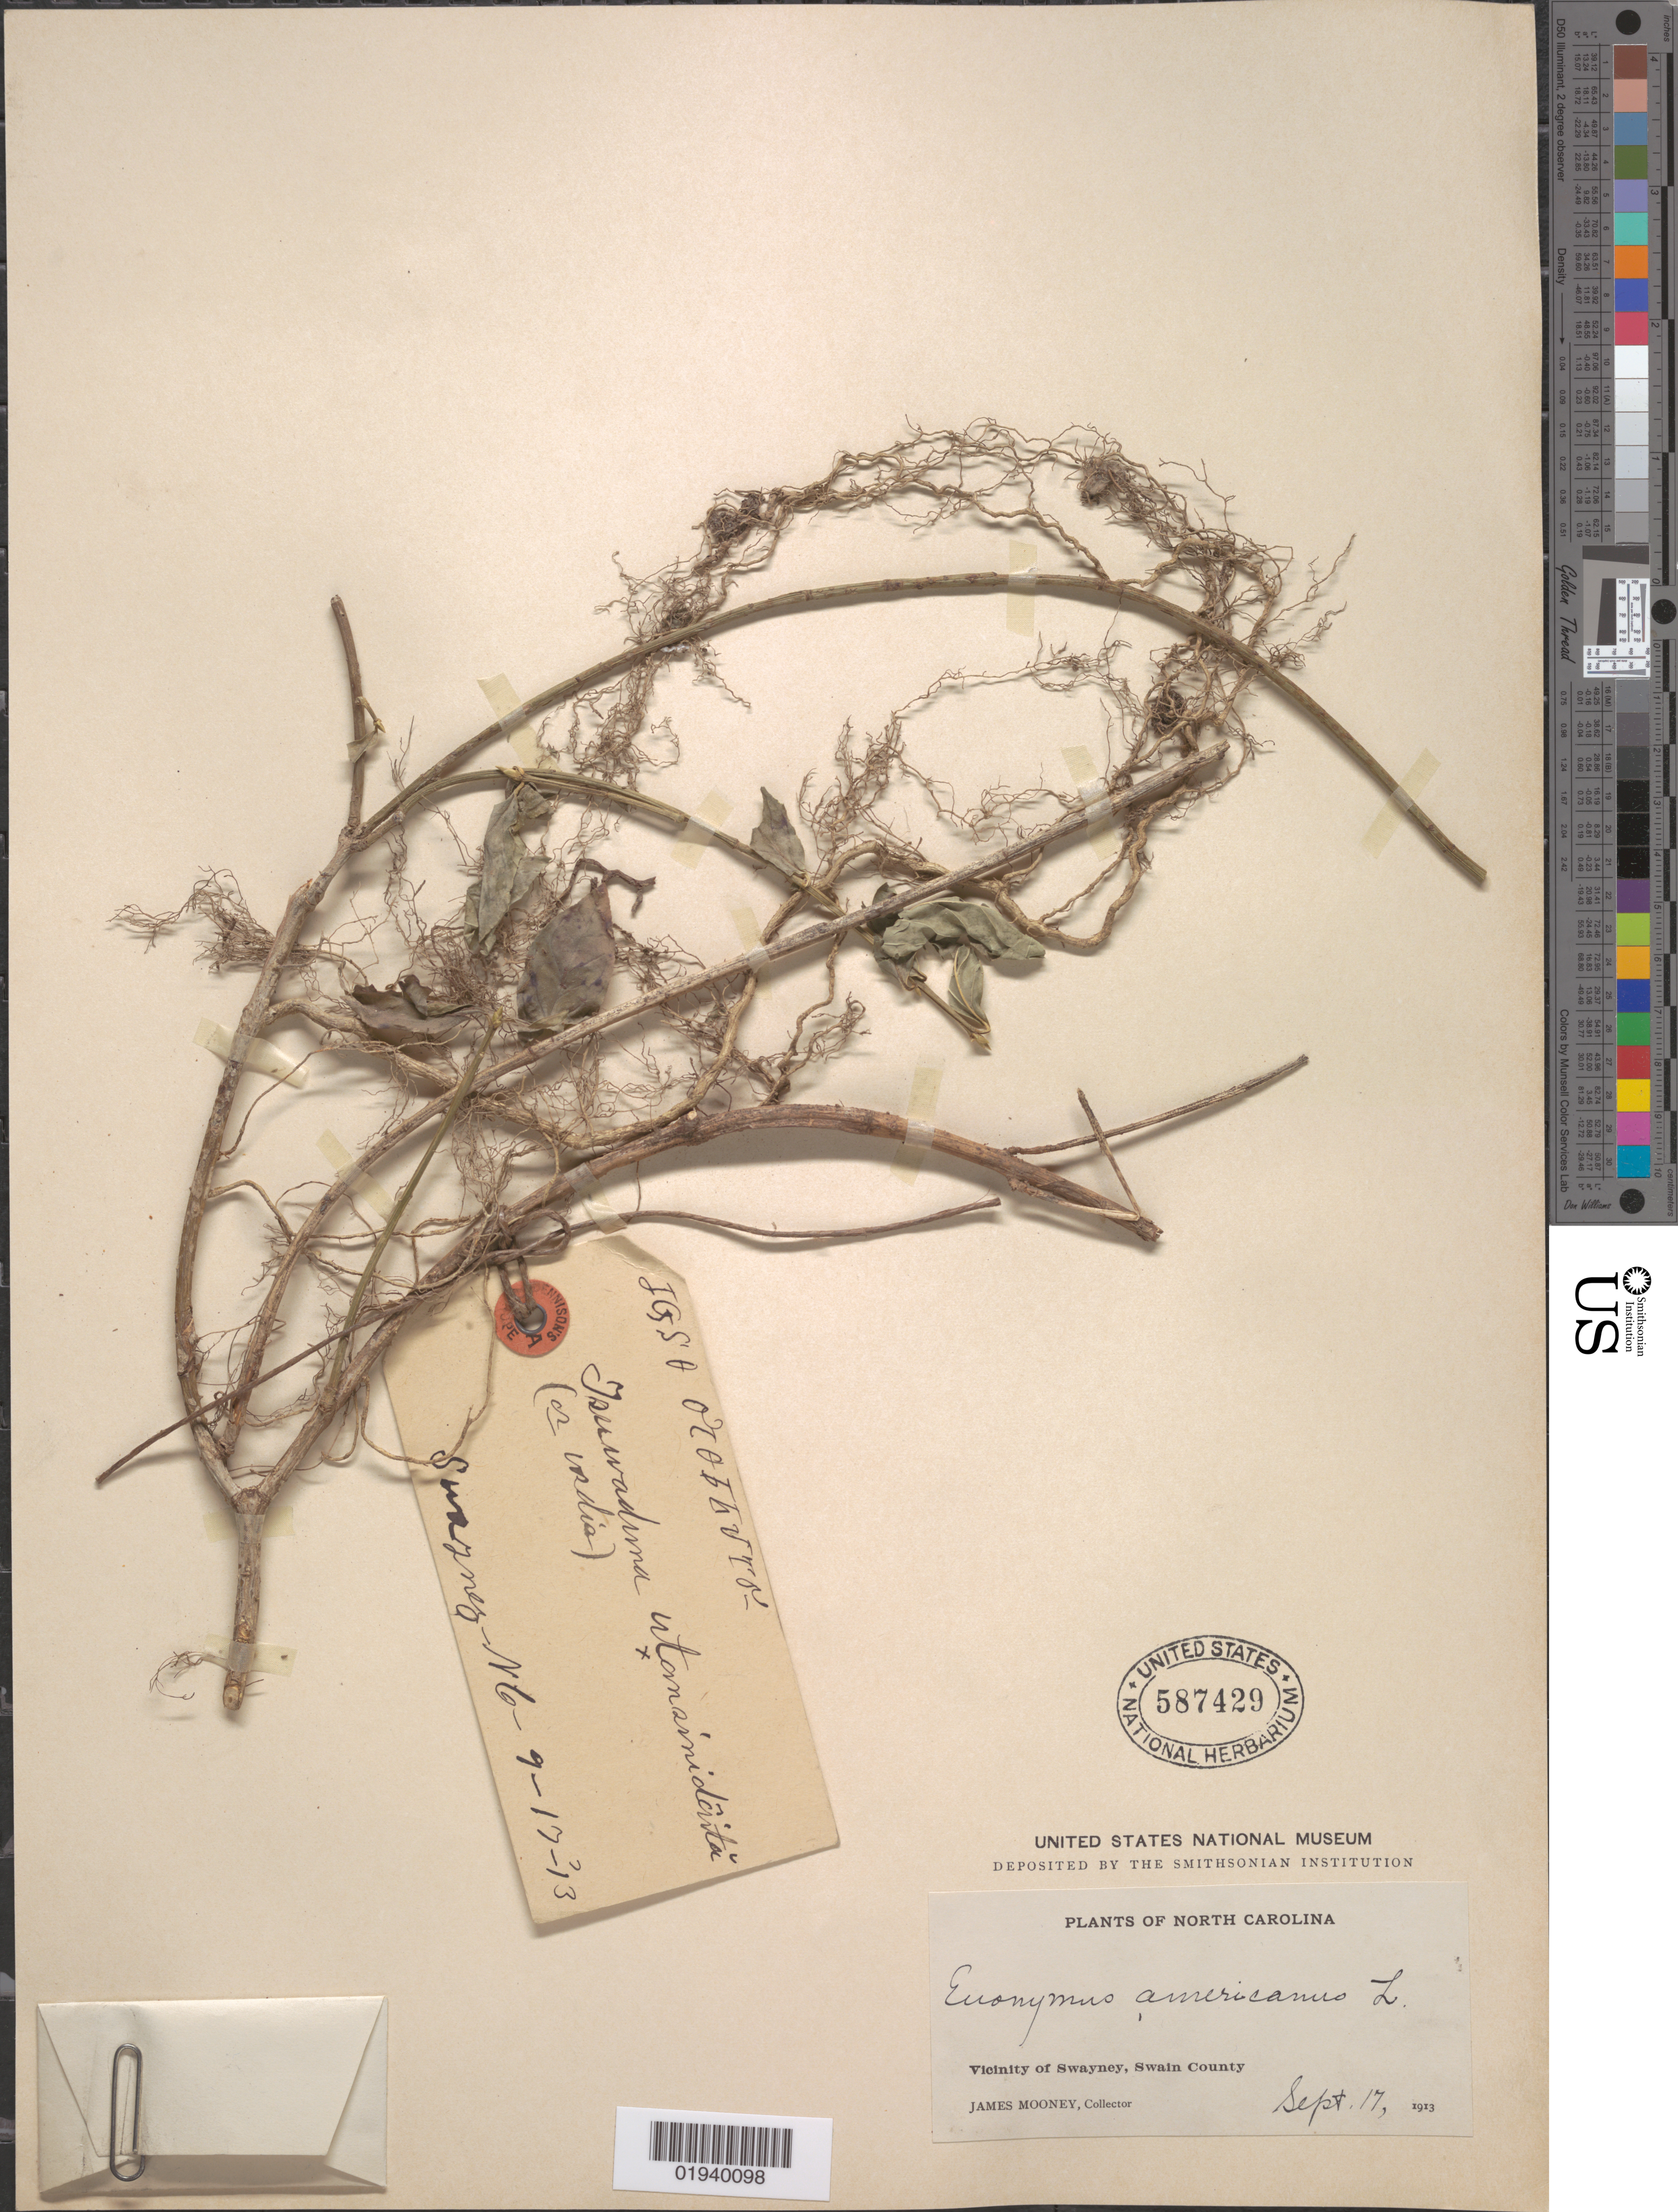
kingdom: Plantae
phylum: Tracheophyta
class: Magnoliopsida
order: Celastrales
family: Celastraceae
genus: Euonymus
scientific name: Euonymus americanus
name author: L.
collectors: J. Mooney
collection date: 1913-09-17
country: United States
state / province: North Carolina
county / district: Swain County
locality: Swayney vicinity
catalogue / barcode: US 587429